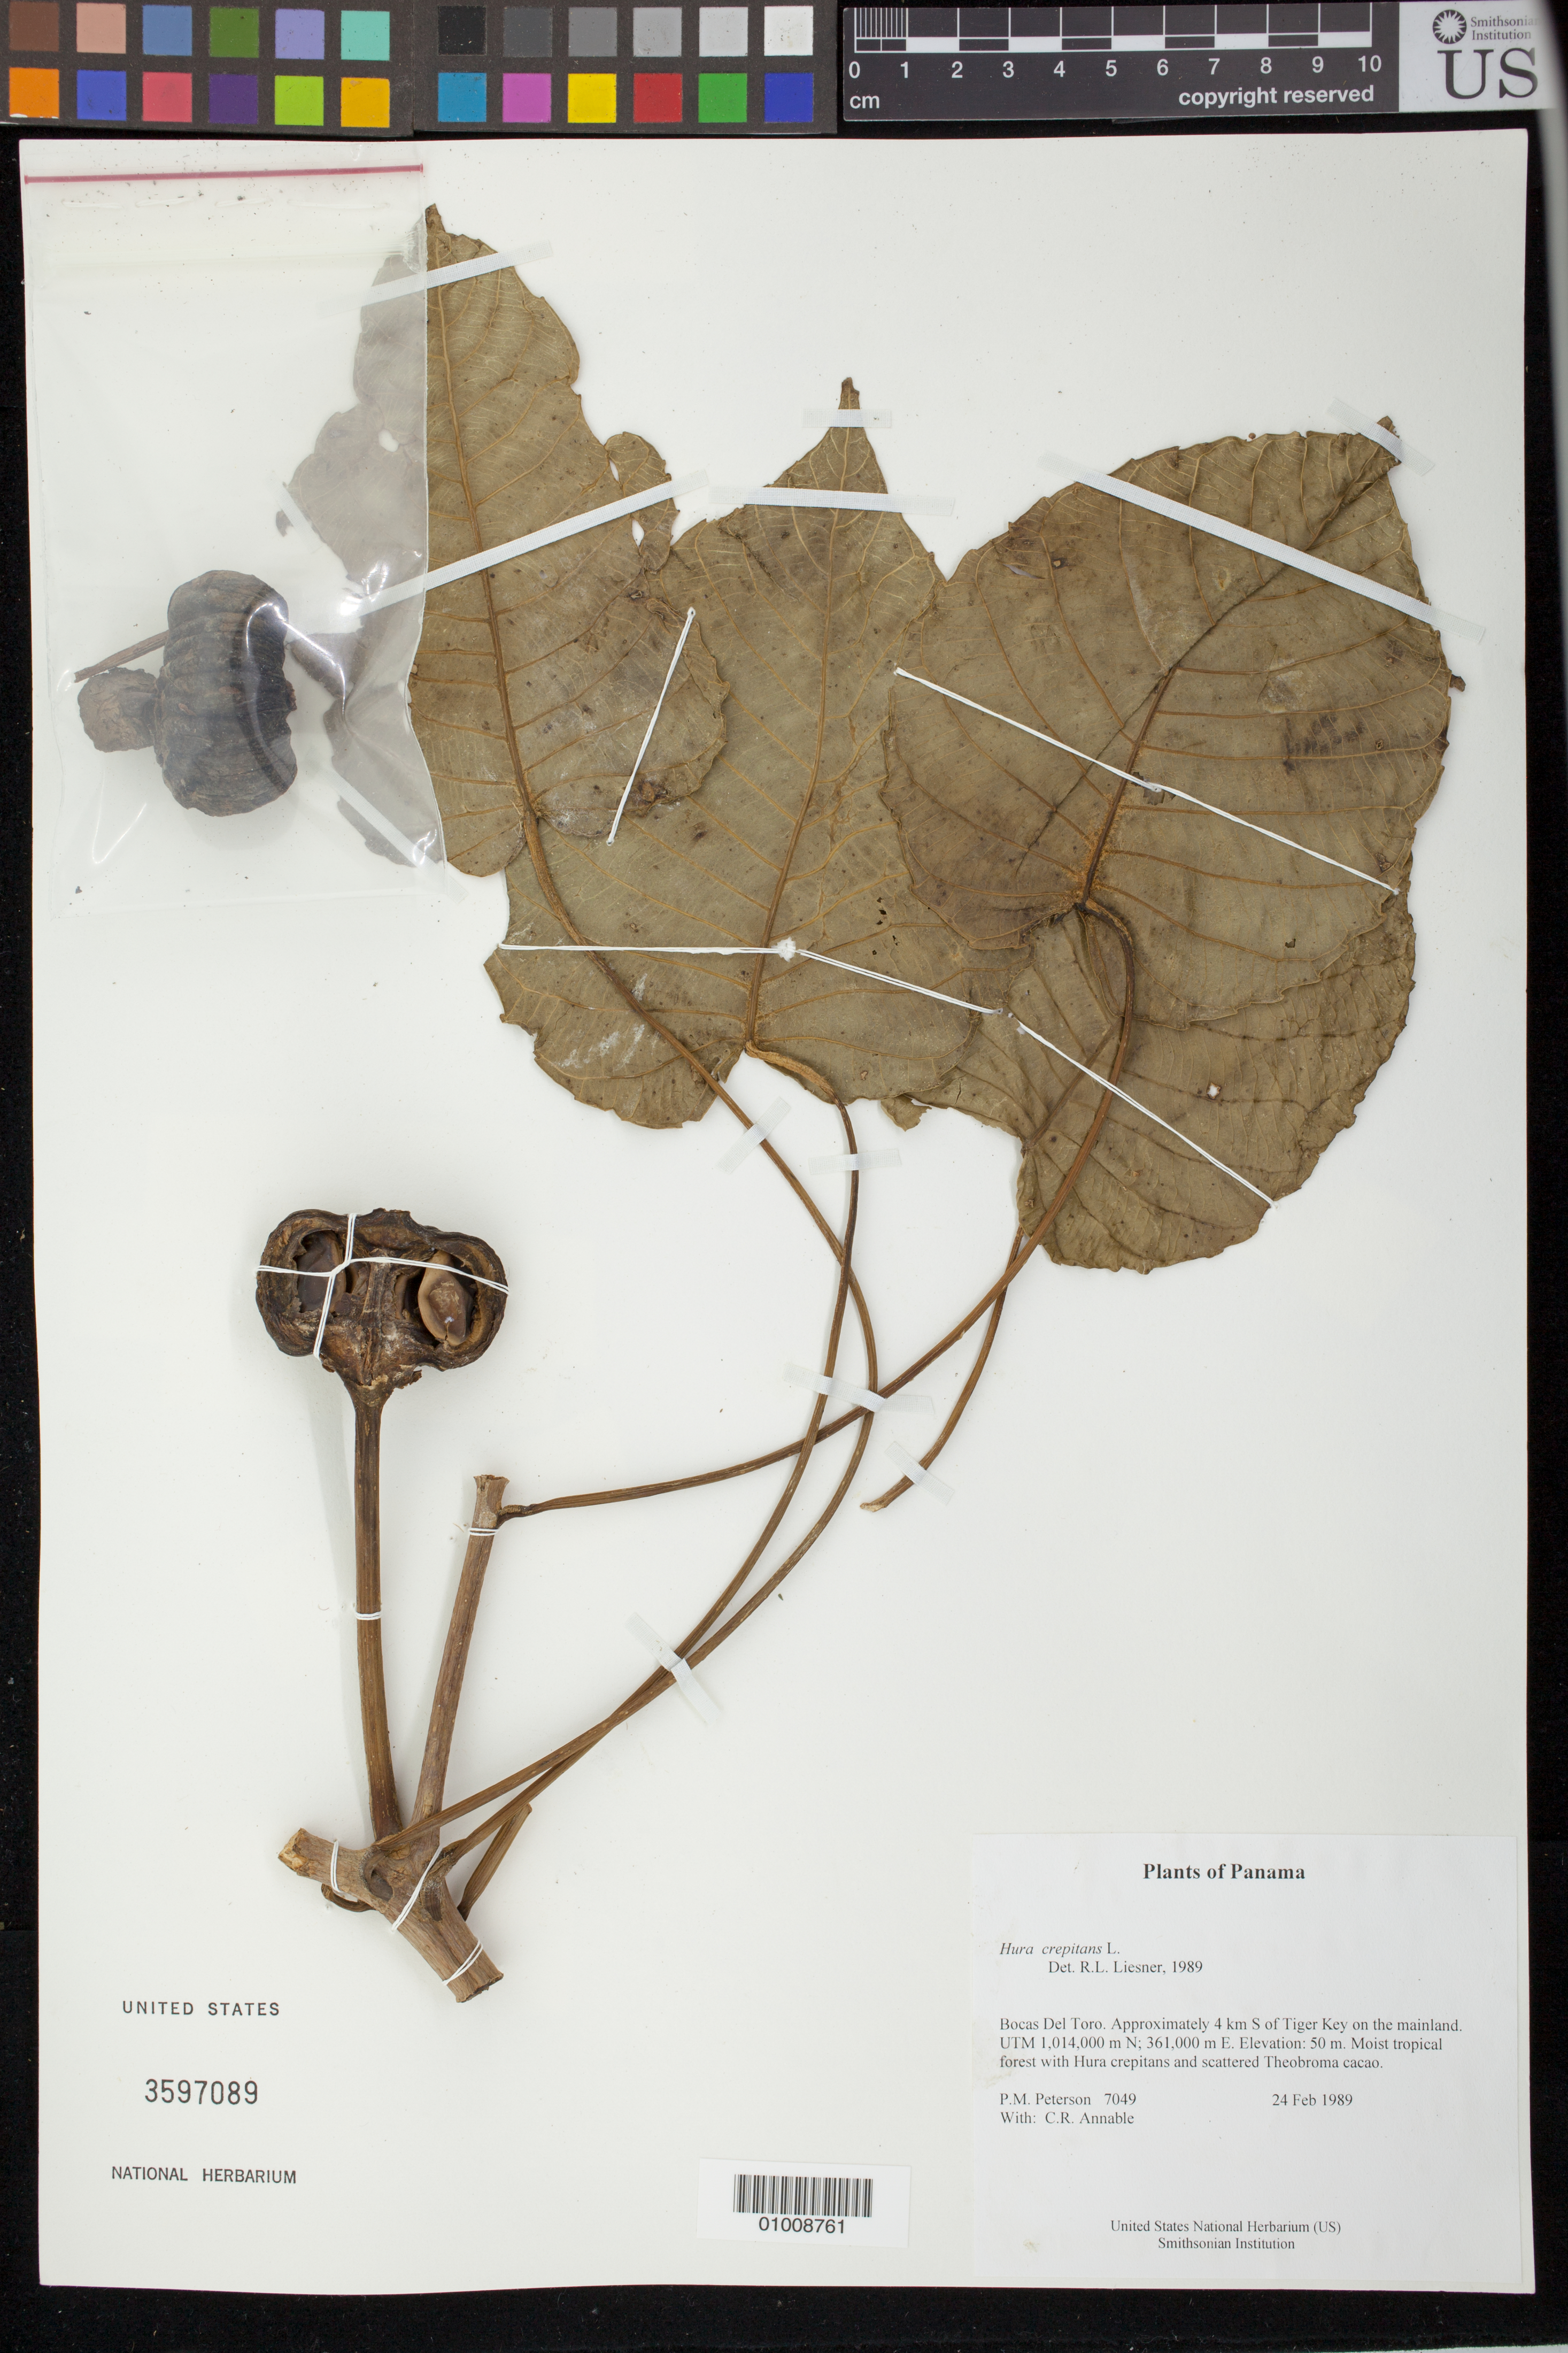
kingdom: Plantae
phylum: Tracheophyta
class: Magnoliopsida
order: Malpighiales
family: Euphorbiaceae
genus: Hura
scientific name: Hura crepitans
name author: L.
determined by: Liesner, R. L.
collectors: P. M. Peterson & C. R. Annable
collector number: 07049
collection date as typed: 24 Feb 1989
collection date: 1989-02-24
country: Panama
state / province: Bocas del Toro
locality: Approximately 4 km S of Tiger Key on the mainland. UTM 1,014,000 m N; 361,000 m E.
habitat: Moist tropical forest with Hura crepitans and scattered Theobroma cacao.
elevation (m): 50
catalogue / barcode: US 3597089